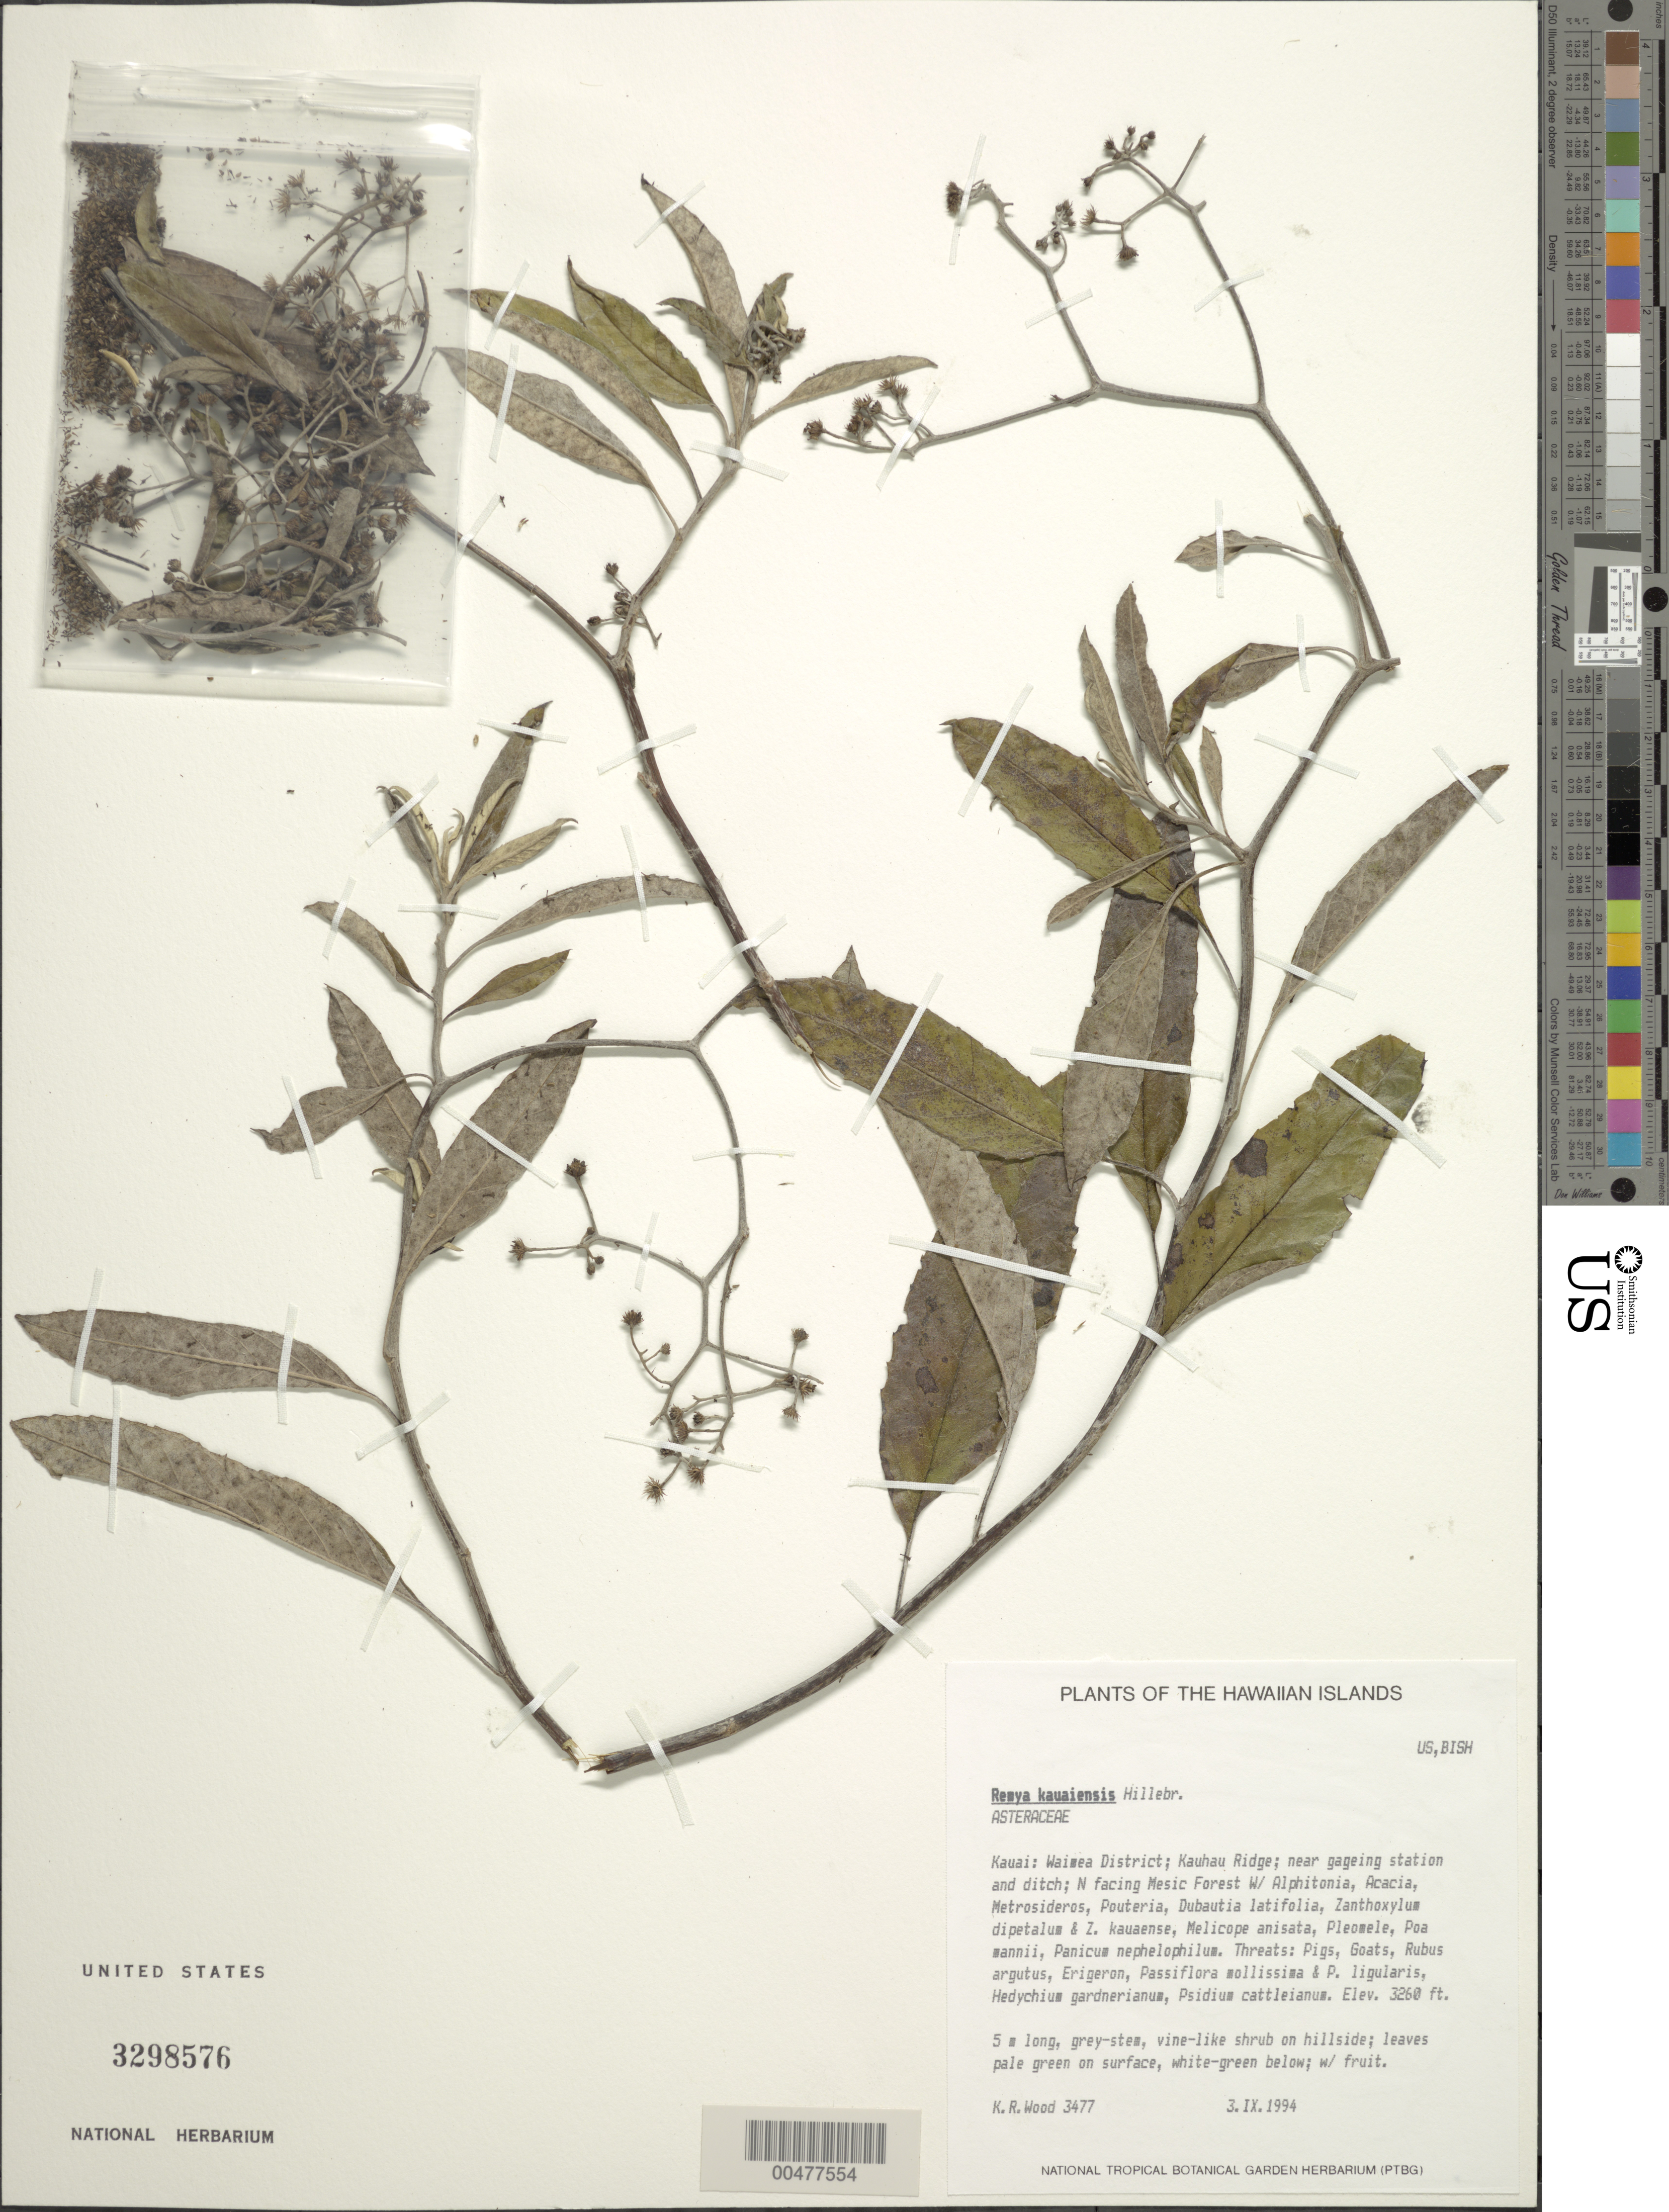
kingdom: Plantae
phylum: Tracheophyta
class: Magnoliopsida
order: Asterales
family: Asteraceae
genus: Remya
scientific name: Remya kauaiensis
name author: Hillebr.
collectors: K. R. Wood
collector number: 3477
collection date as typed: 3 Sep 1994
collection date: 1994-09-03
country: United States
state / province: Hawaii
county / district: Kauai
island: Kaua'i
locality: Waimea Dist., Kauhau Ridge, near gageing station and ditch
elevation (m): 994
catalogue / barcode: US 3298576